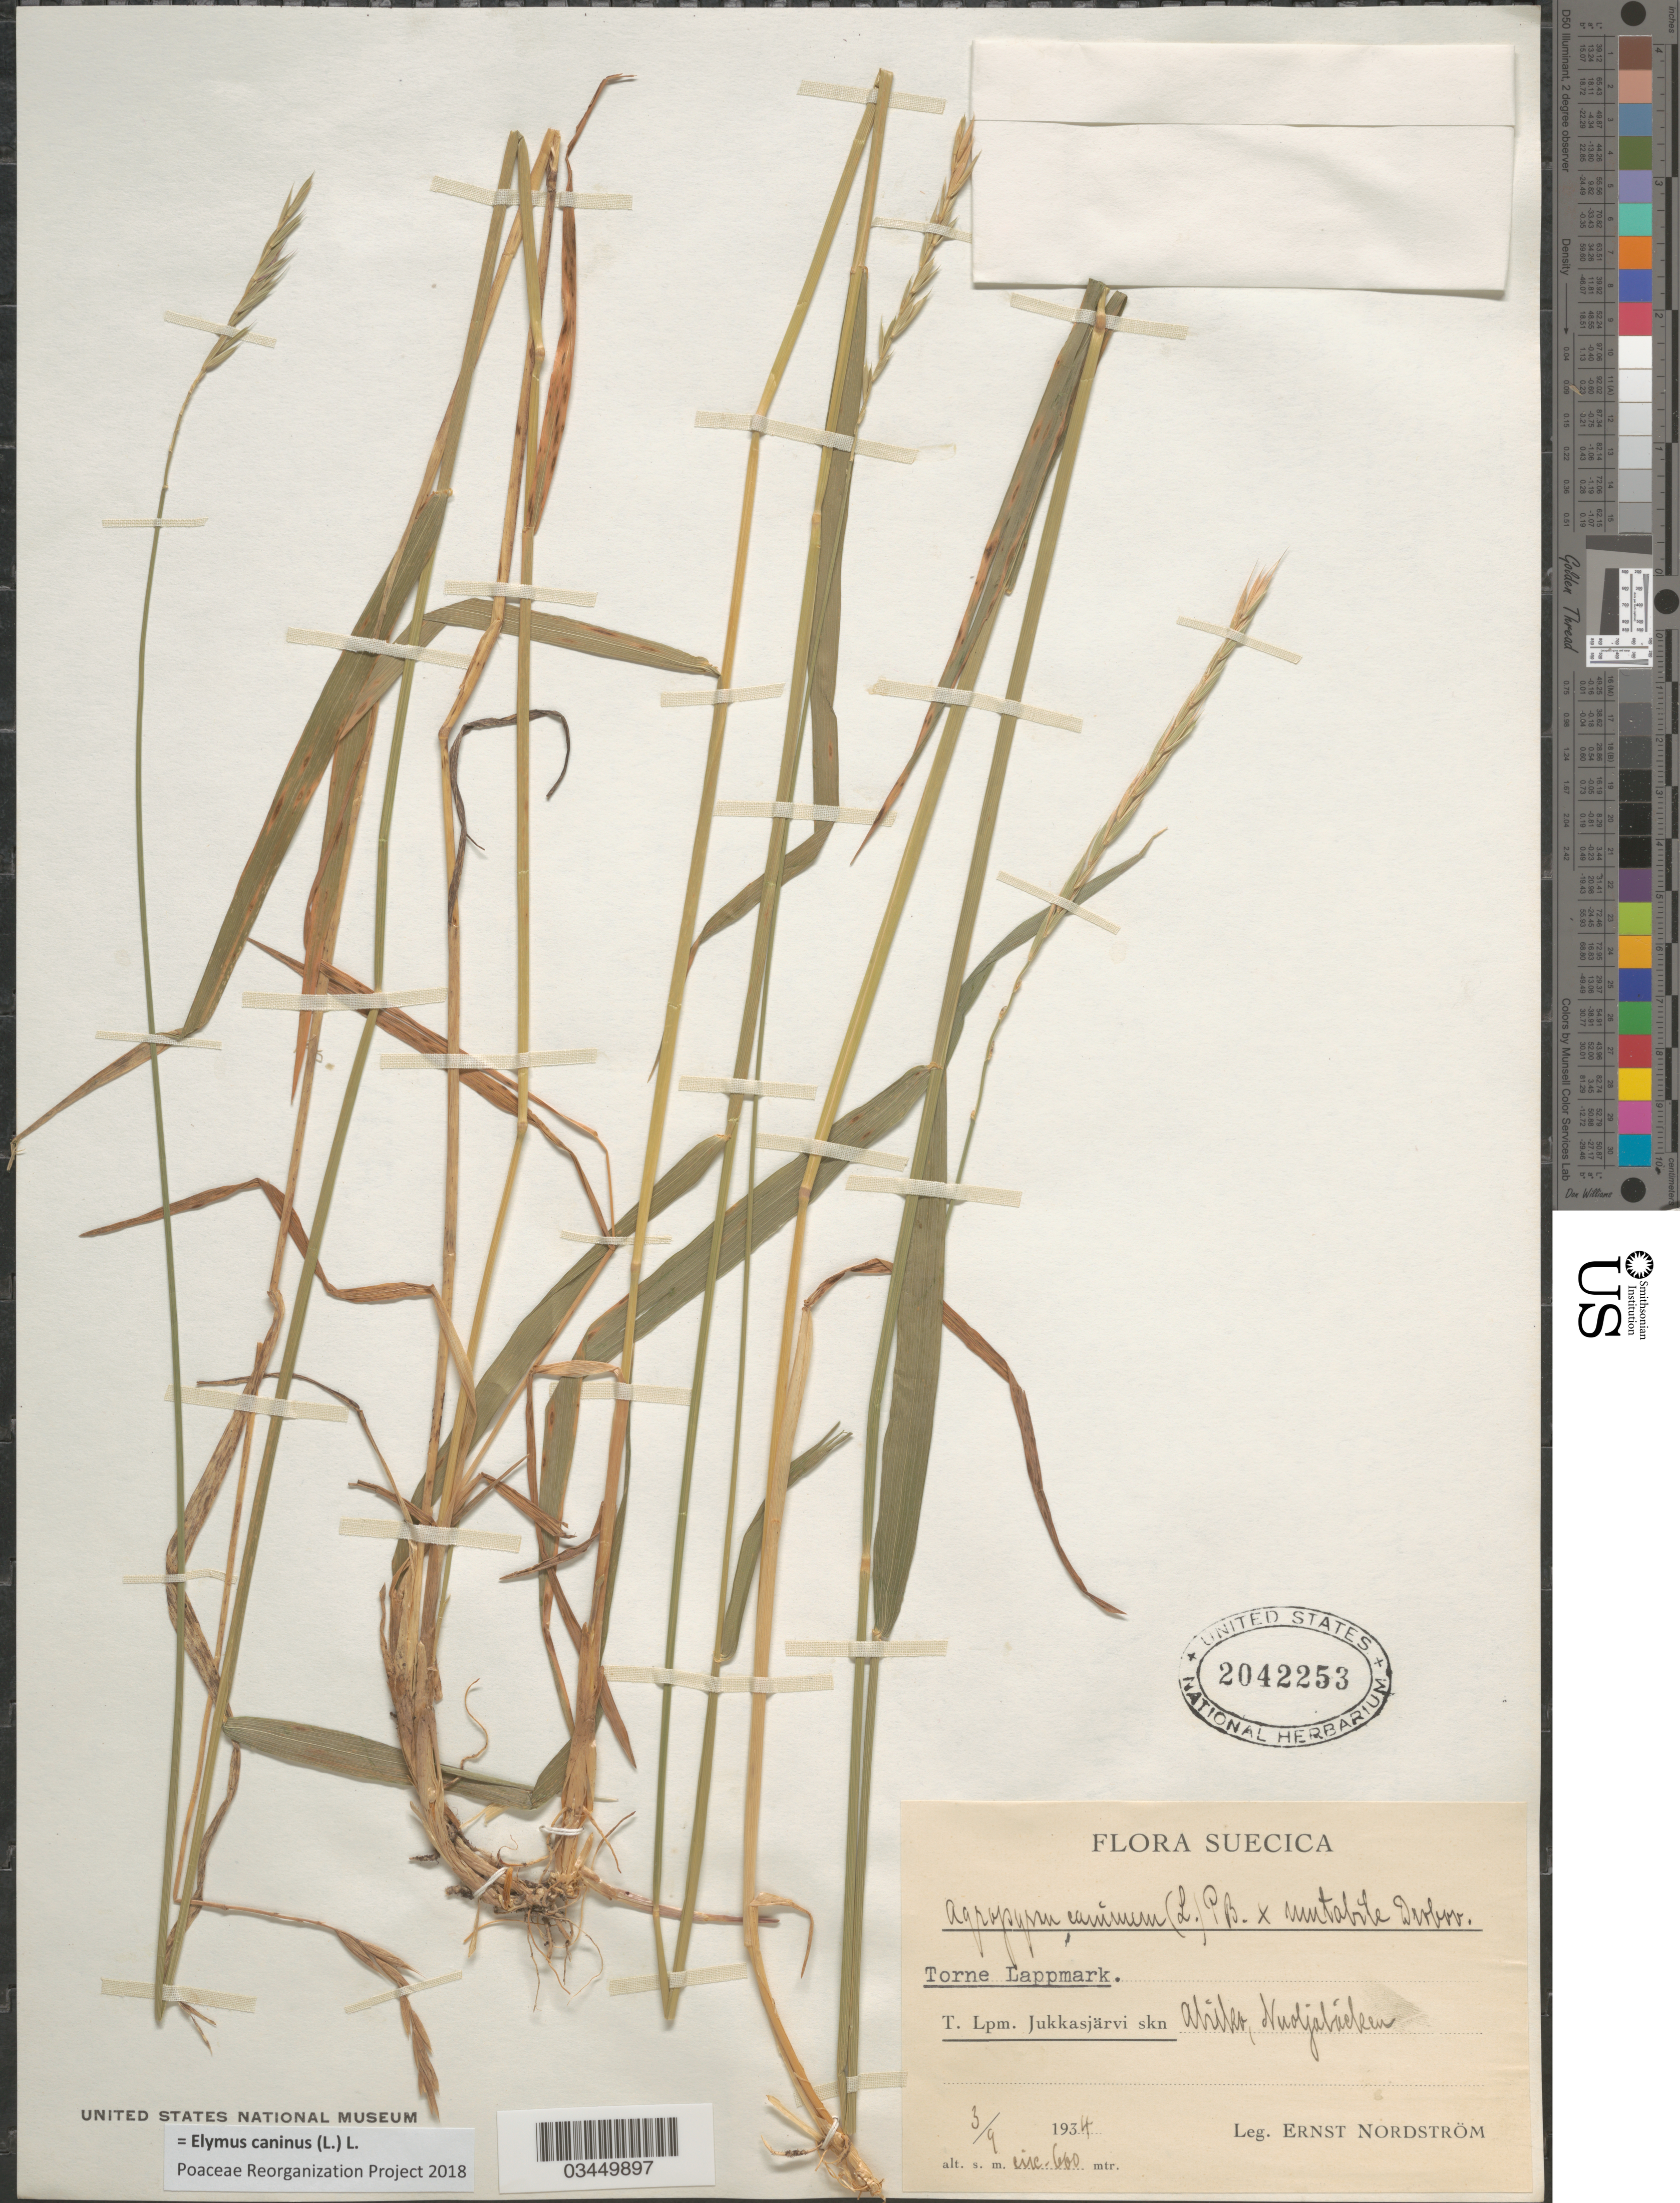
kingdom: Plantae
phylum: Tracheophyta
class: Liliopsida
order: Poales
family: Poaceae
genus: Elymus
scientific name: Elymus caninus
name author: (L.) L.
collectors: E. Nordström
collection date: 1934-09-03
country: Sweden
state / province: Norrbotten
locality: Suecica. Torne Lappmark. T. Lpm. Jukkasjärvi skn Abisko, Nuoljabäcken.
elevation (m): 600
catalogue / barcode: US 2042253